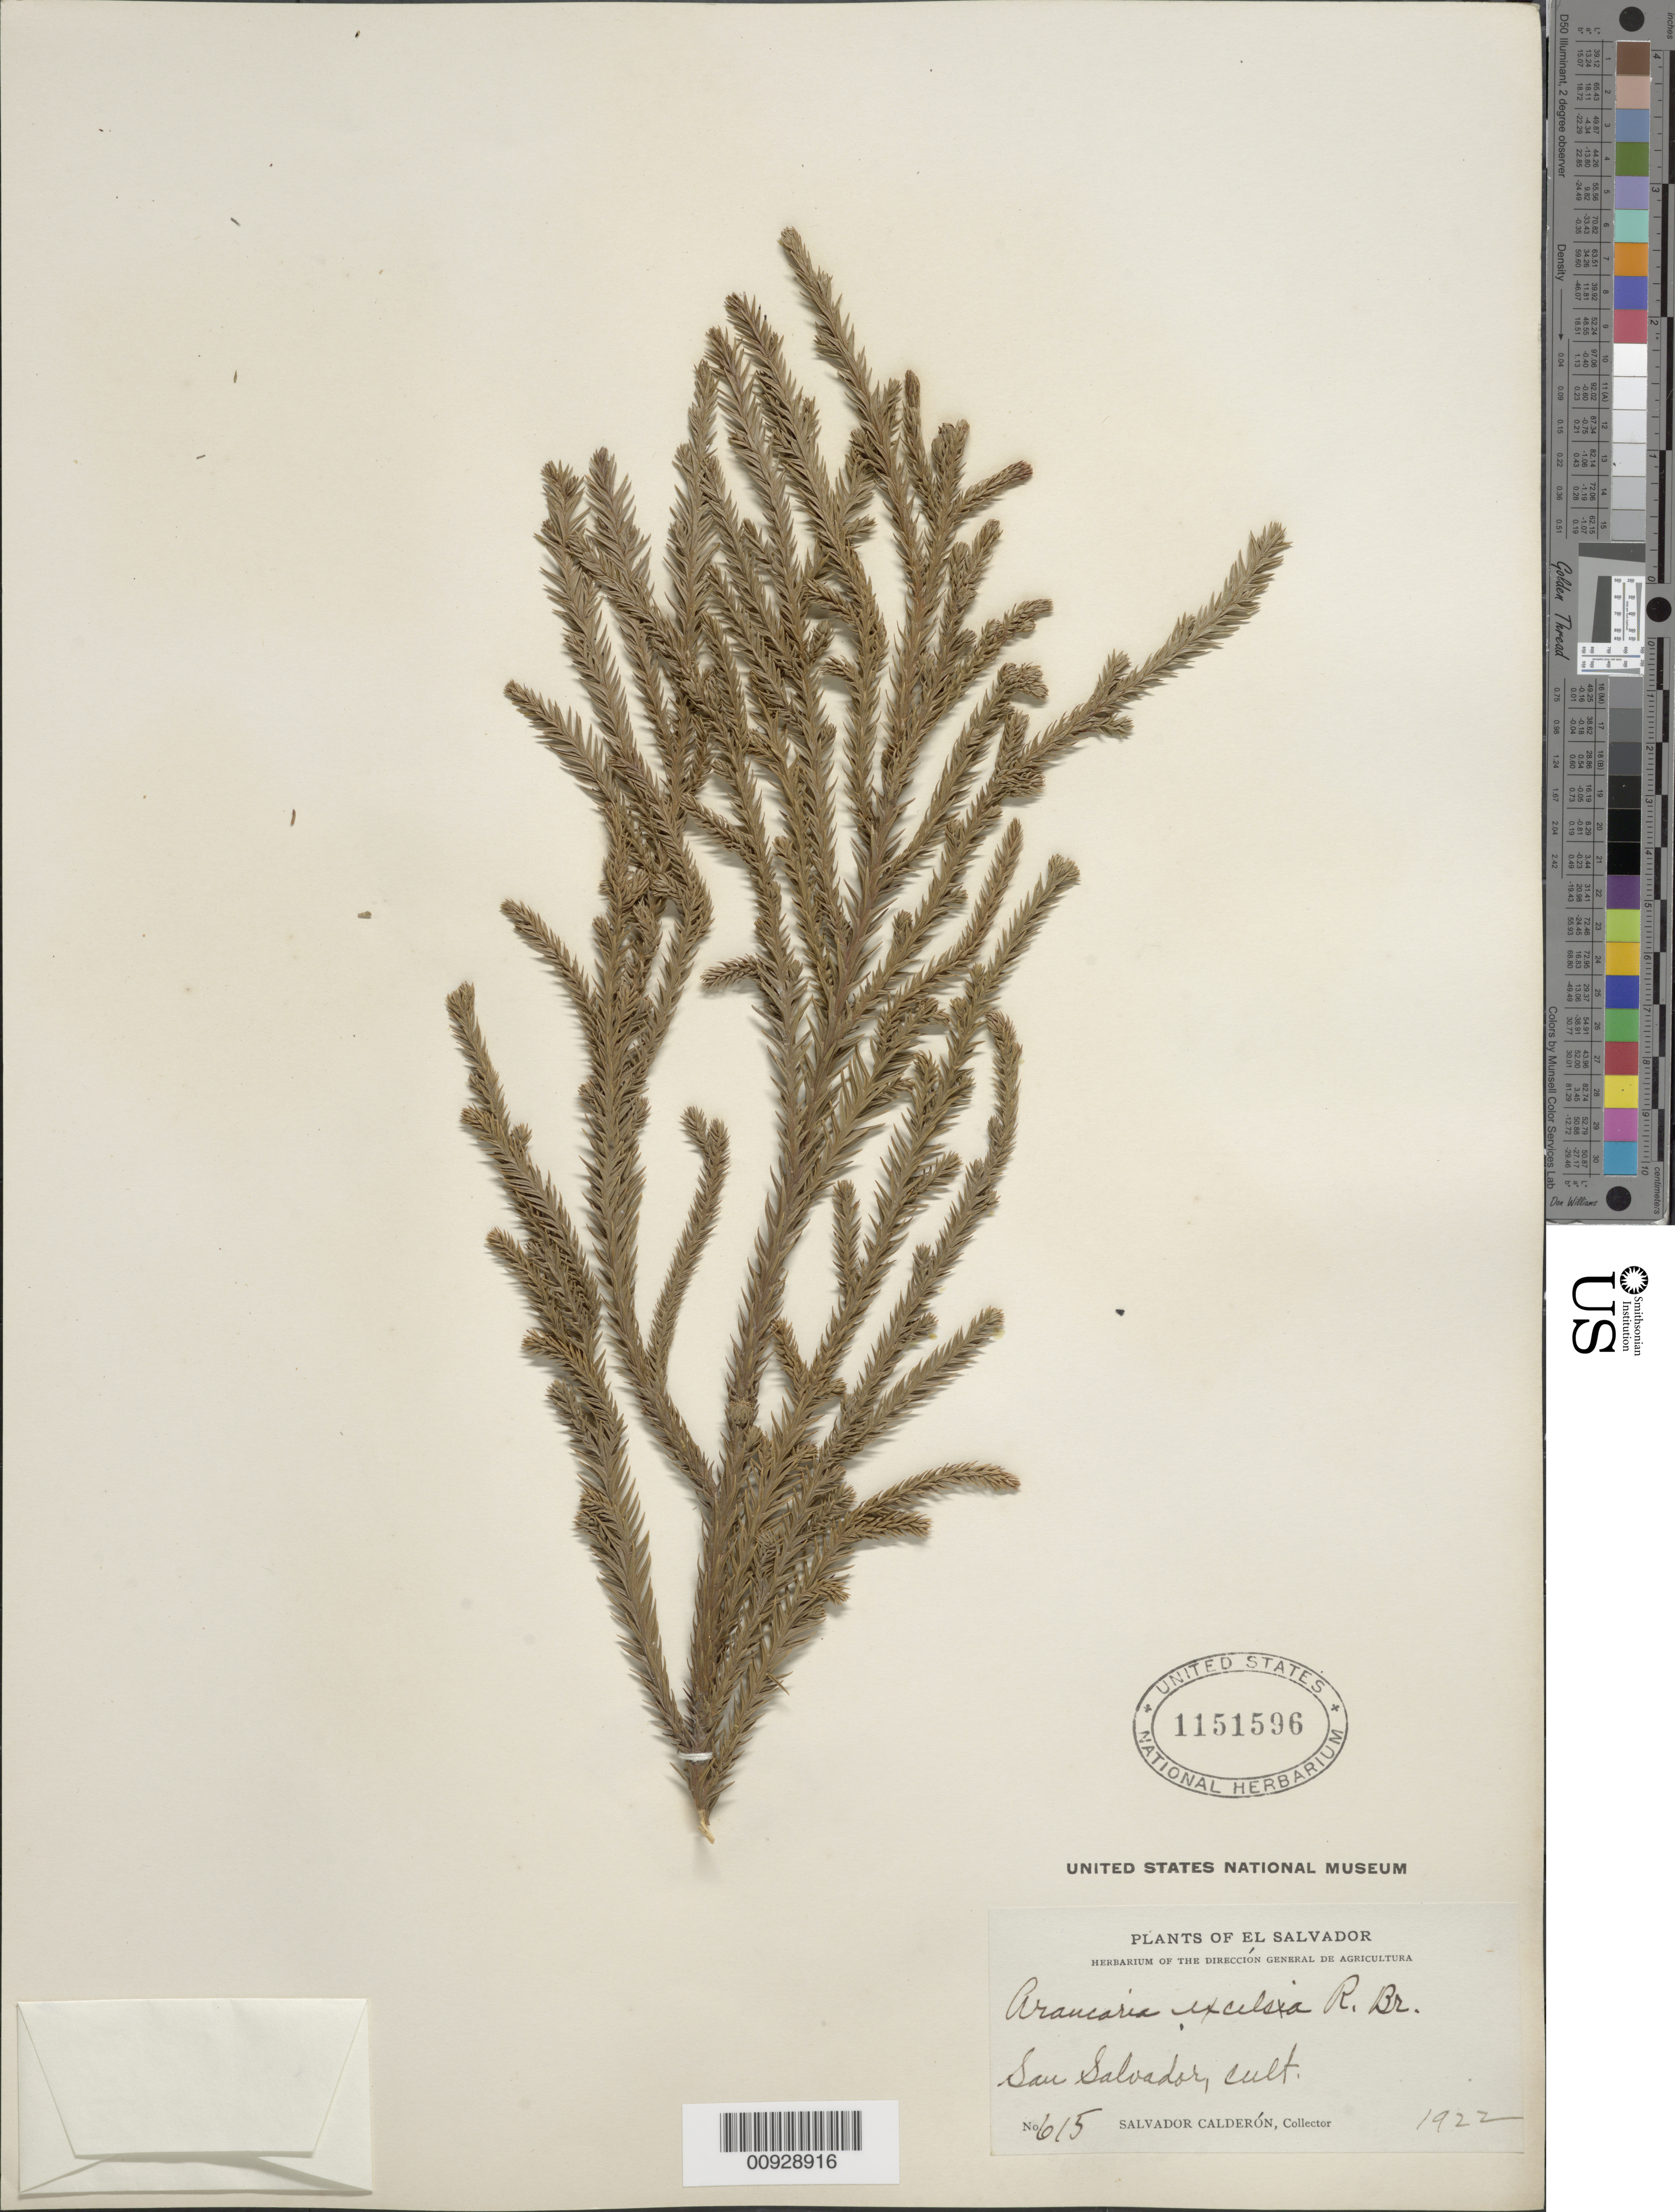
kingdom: Plantae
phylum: Tracheophyta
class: Pinopsida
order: Pinales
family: Araucariaceae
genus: Araucaria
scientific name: Araucaria heterophylla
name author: (Salisb.) Franco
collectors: S. Calderón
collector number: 615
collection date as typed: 1922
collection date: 1922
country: El Salvador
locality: San Salvador.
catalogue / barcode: US 1151596